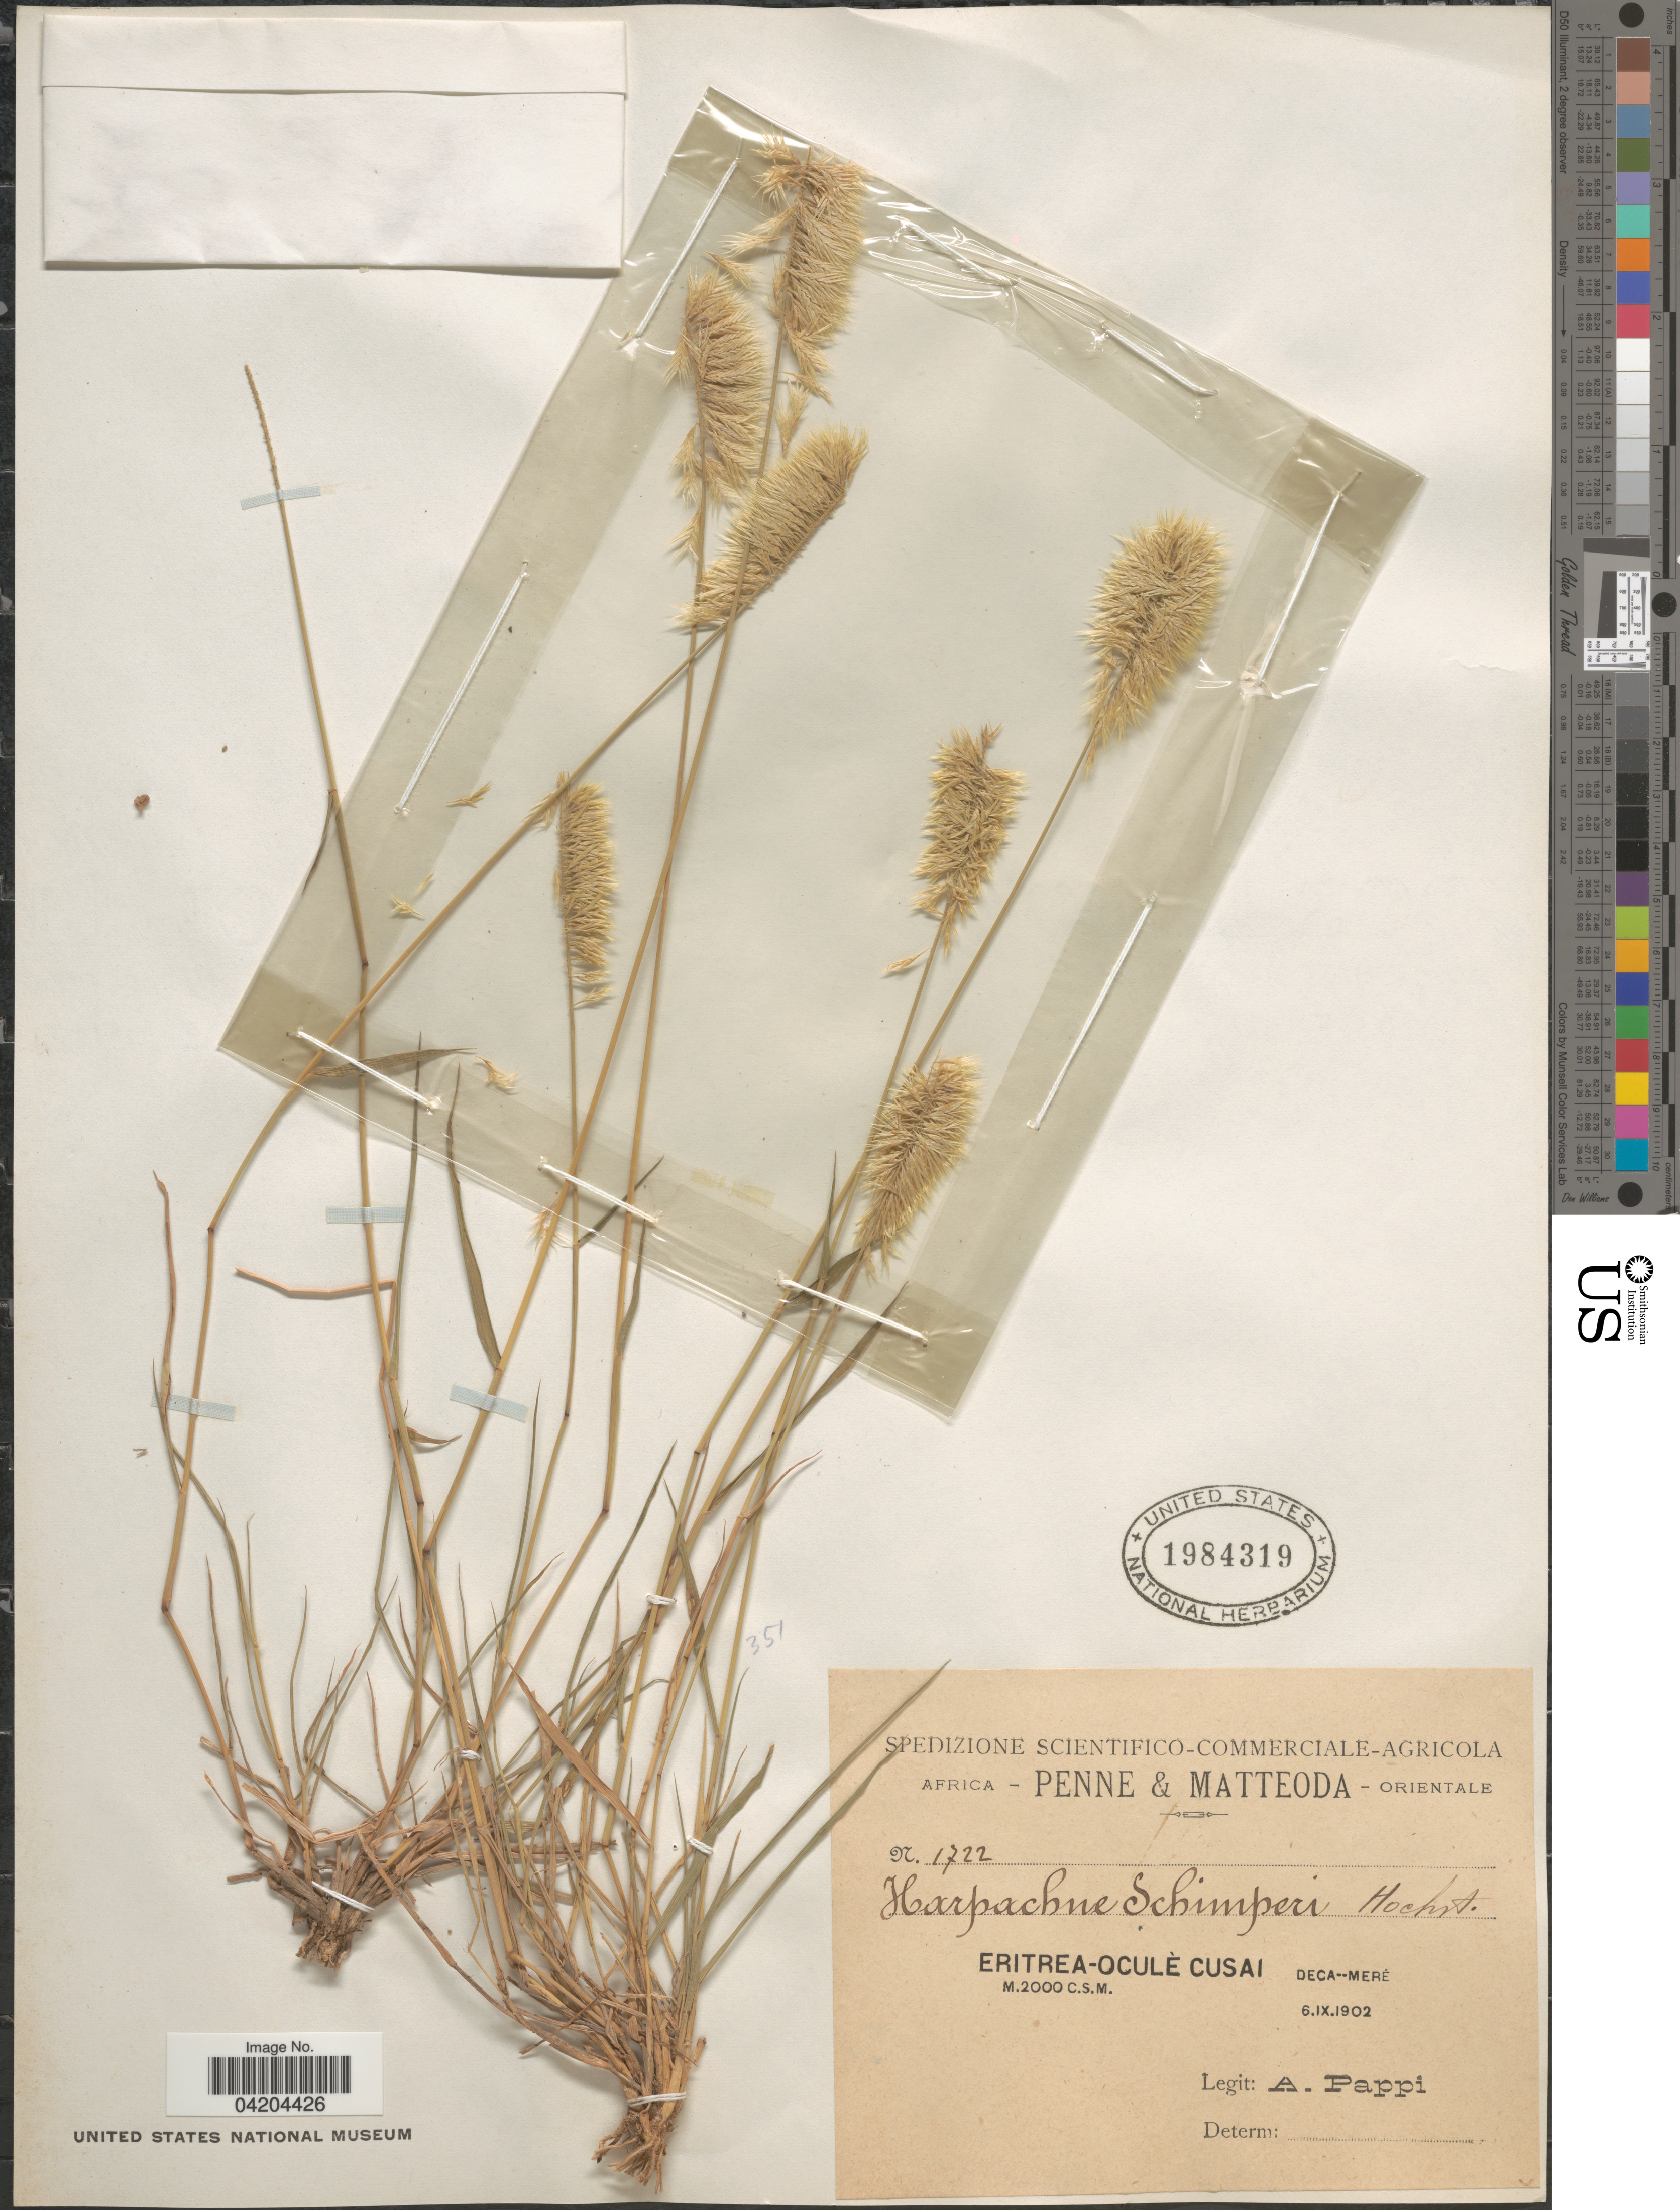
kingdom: Plantae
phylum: Tracheophyta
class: Liliopsida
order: Poales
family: Poaceae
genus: Eragrostis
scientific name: Eragrostis schimperi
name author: (A. Rich.) Benth.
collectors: A. Pappi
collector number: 1722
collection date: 1902-09-06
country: Eritrea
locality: Oculè Cusai.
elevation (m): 2000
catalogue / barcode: US 1984319